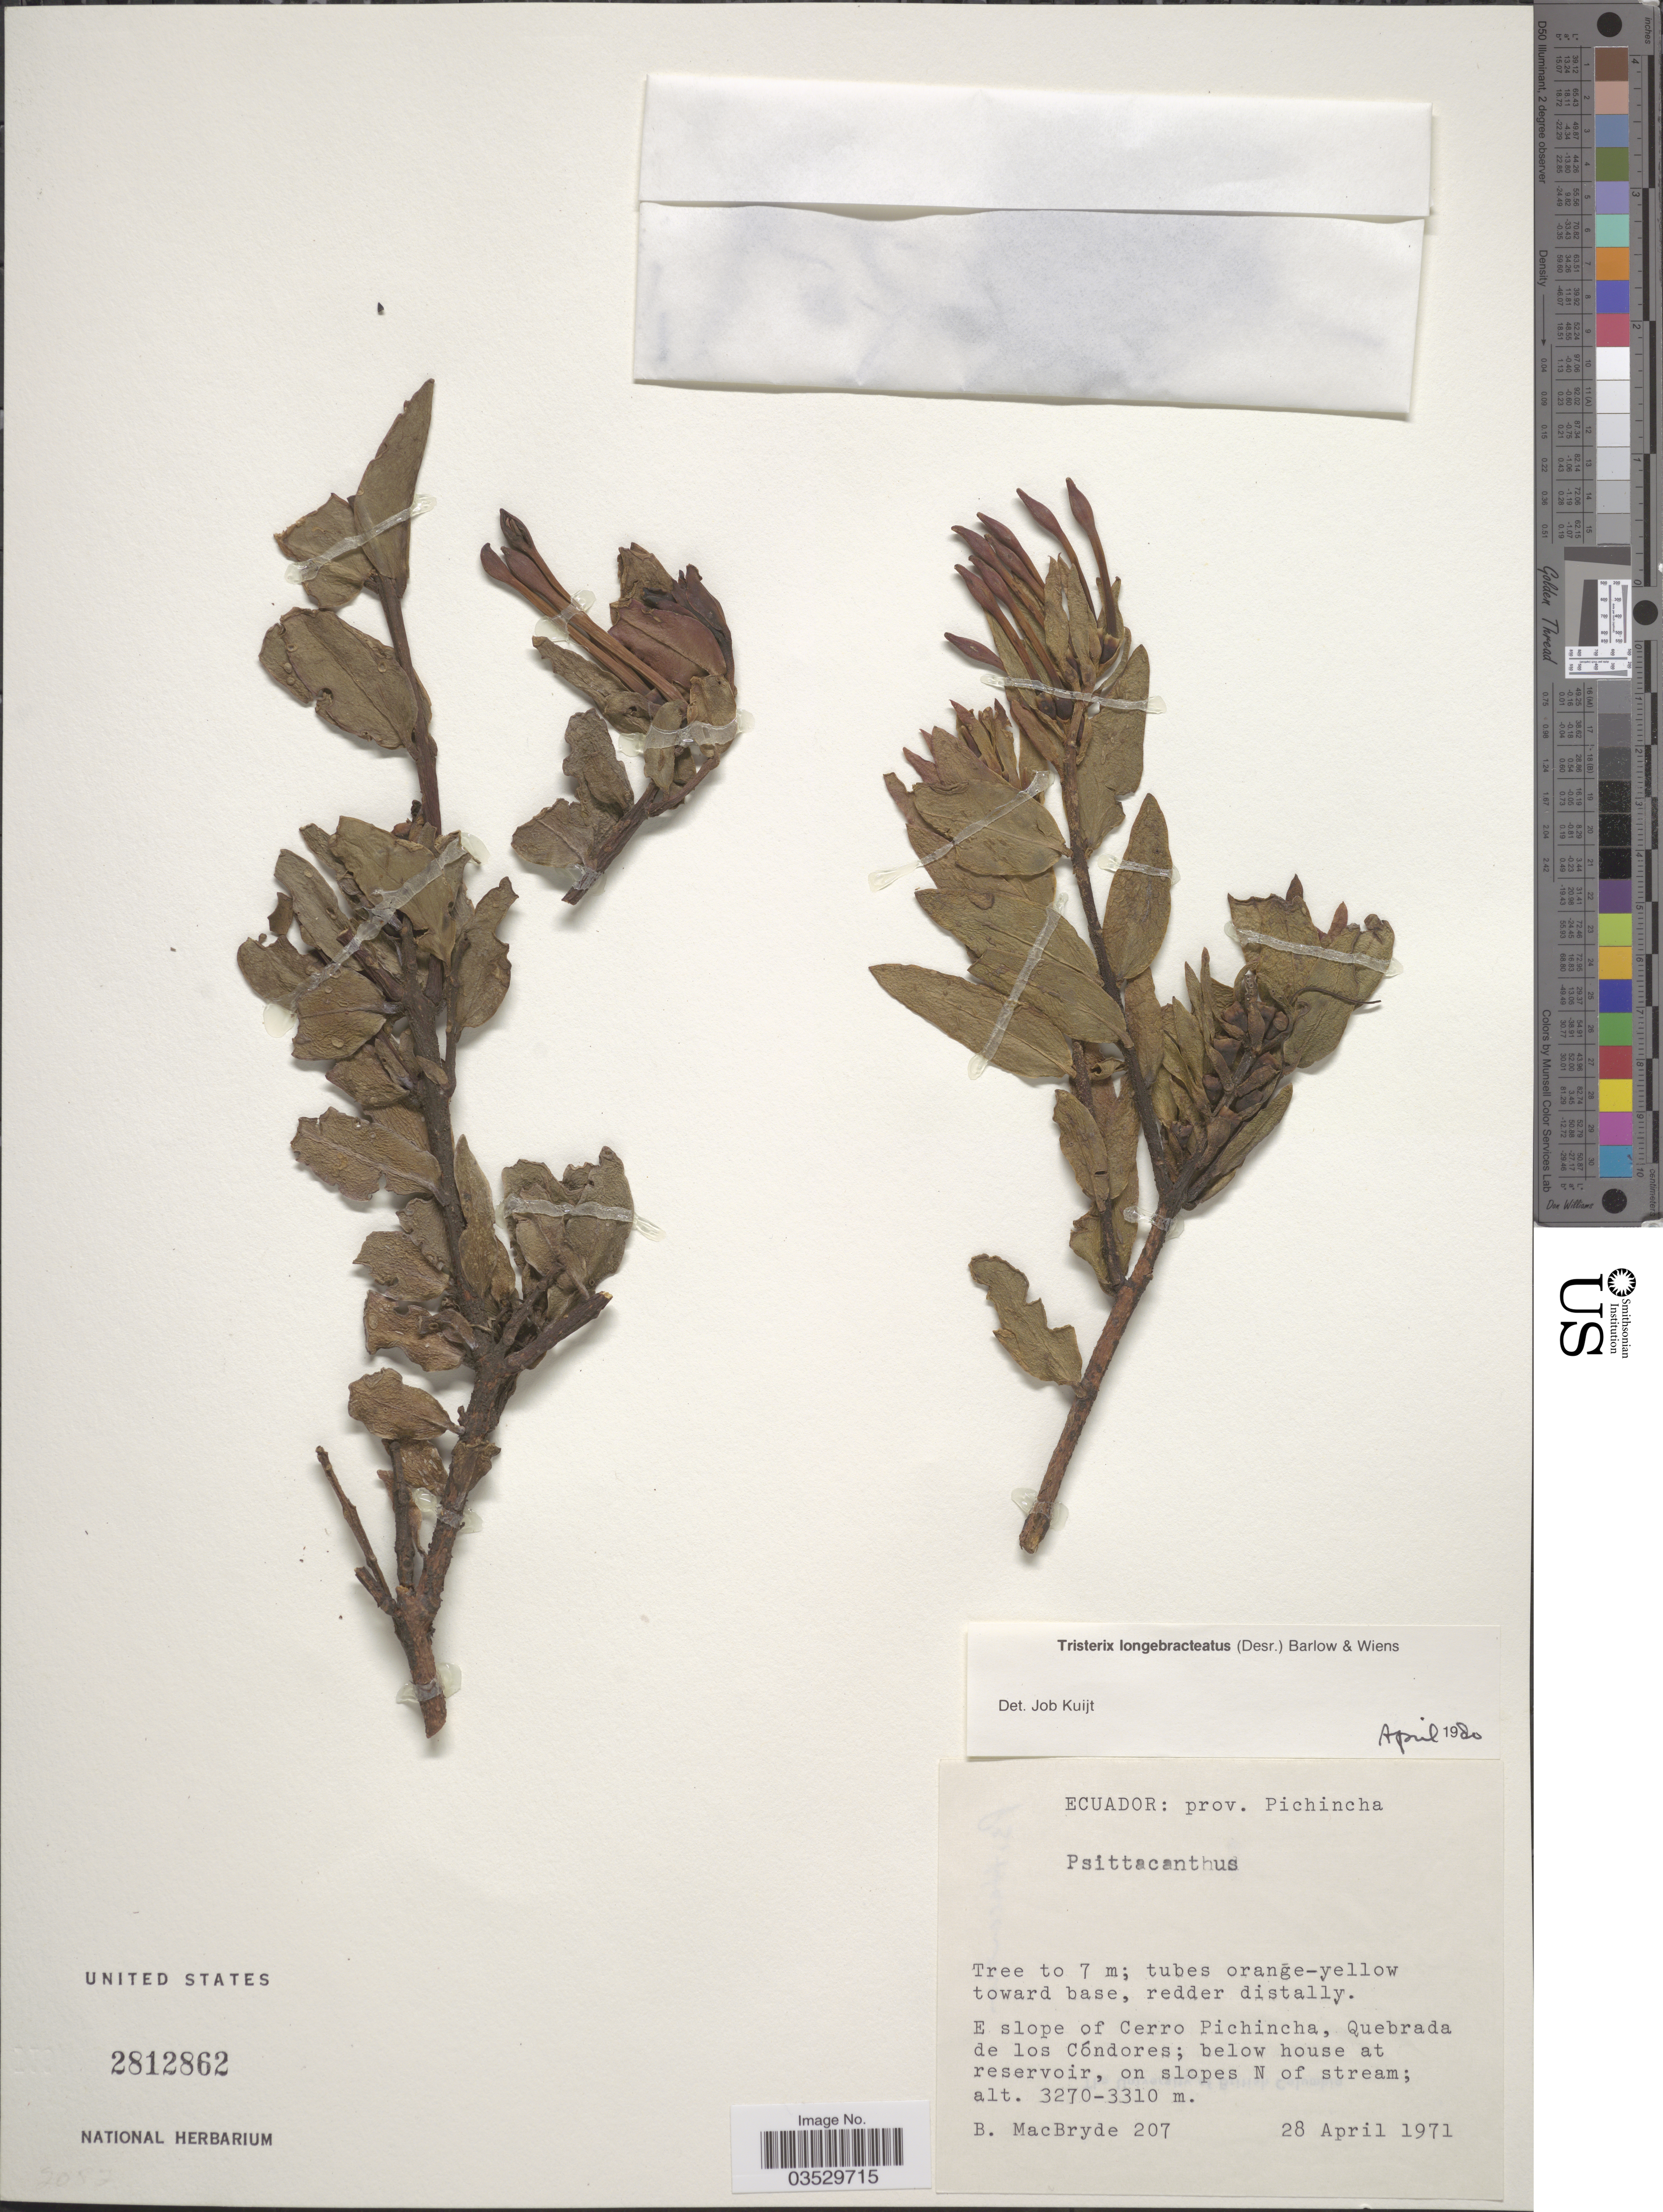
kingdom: Plantae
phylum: Tracheophyta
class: Magnoliopsida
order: Santalales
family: Loranthaceae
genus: Tristerix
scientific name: Tristerix longebracteatus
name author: (Desr.) Bart. & Wiens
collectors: B. MacBryde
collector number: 207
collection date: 1971-04-28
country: Ecuador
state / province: Pichincha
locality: E slope of Cerro Pichincha, Quebrada de los Cóndores; below house at reservoir, on slopes N of stream.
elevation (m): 3270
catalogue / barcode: US 2812862